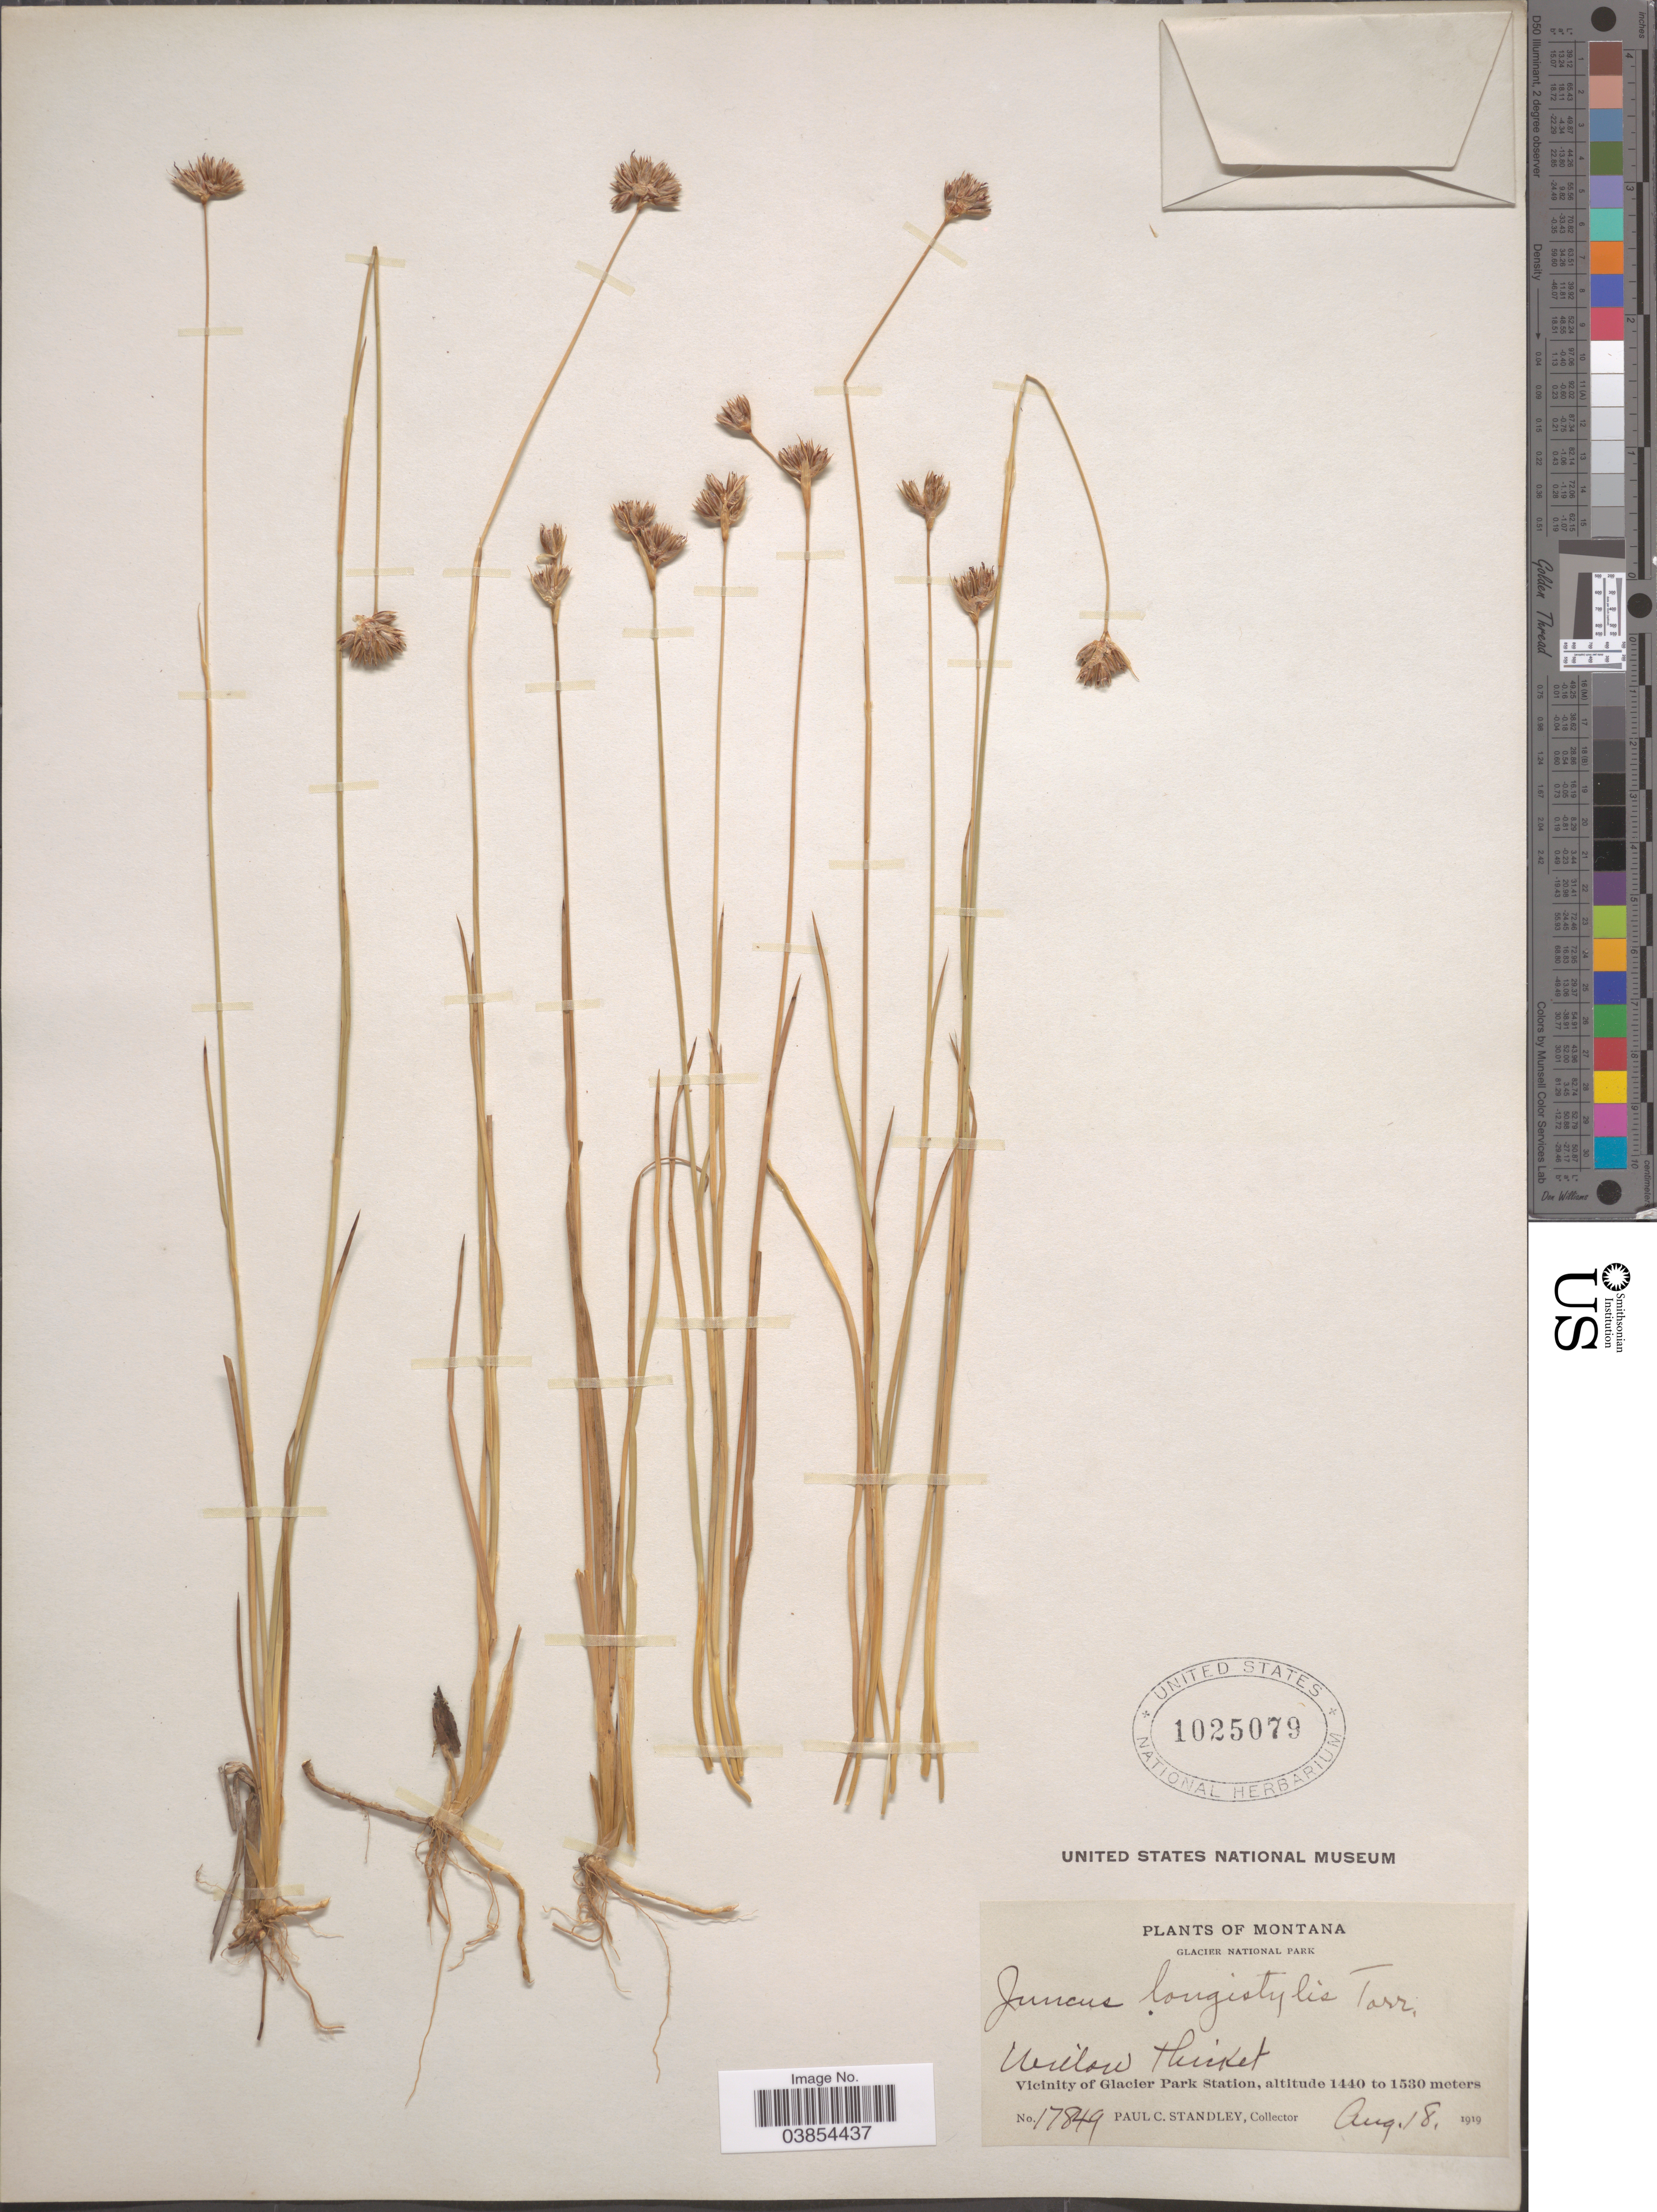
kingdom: Plantae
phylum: Tracheophyta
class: Liliopsida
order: Poales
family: Juncaceae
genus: Juncus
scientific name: Juncus longistylis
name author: Torr.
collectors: P. C. Standley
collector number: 17849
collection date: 1919-08-18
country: United States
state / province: Montana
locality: Glacier National Park. Willow thicket, Vicinity of Glacier Park Station.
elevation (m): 1440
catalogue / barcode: US 1025079